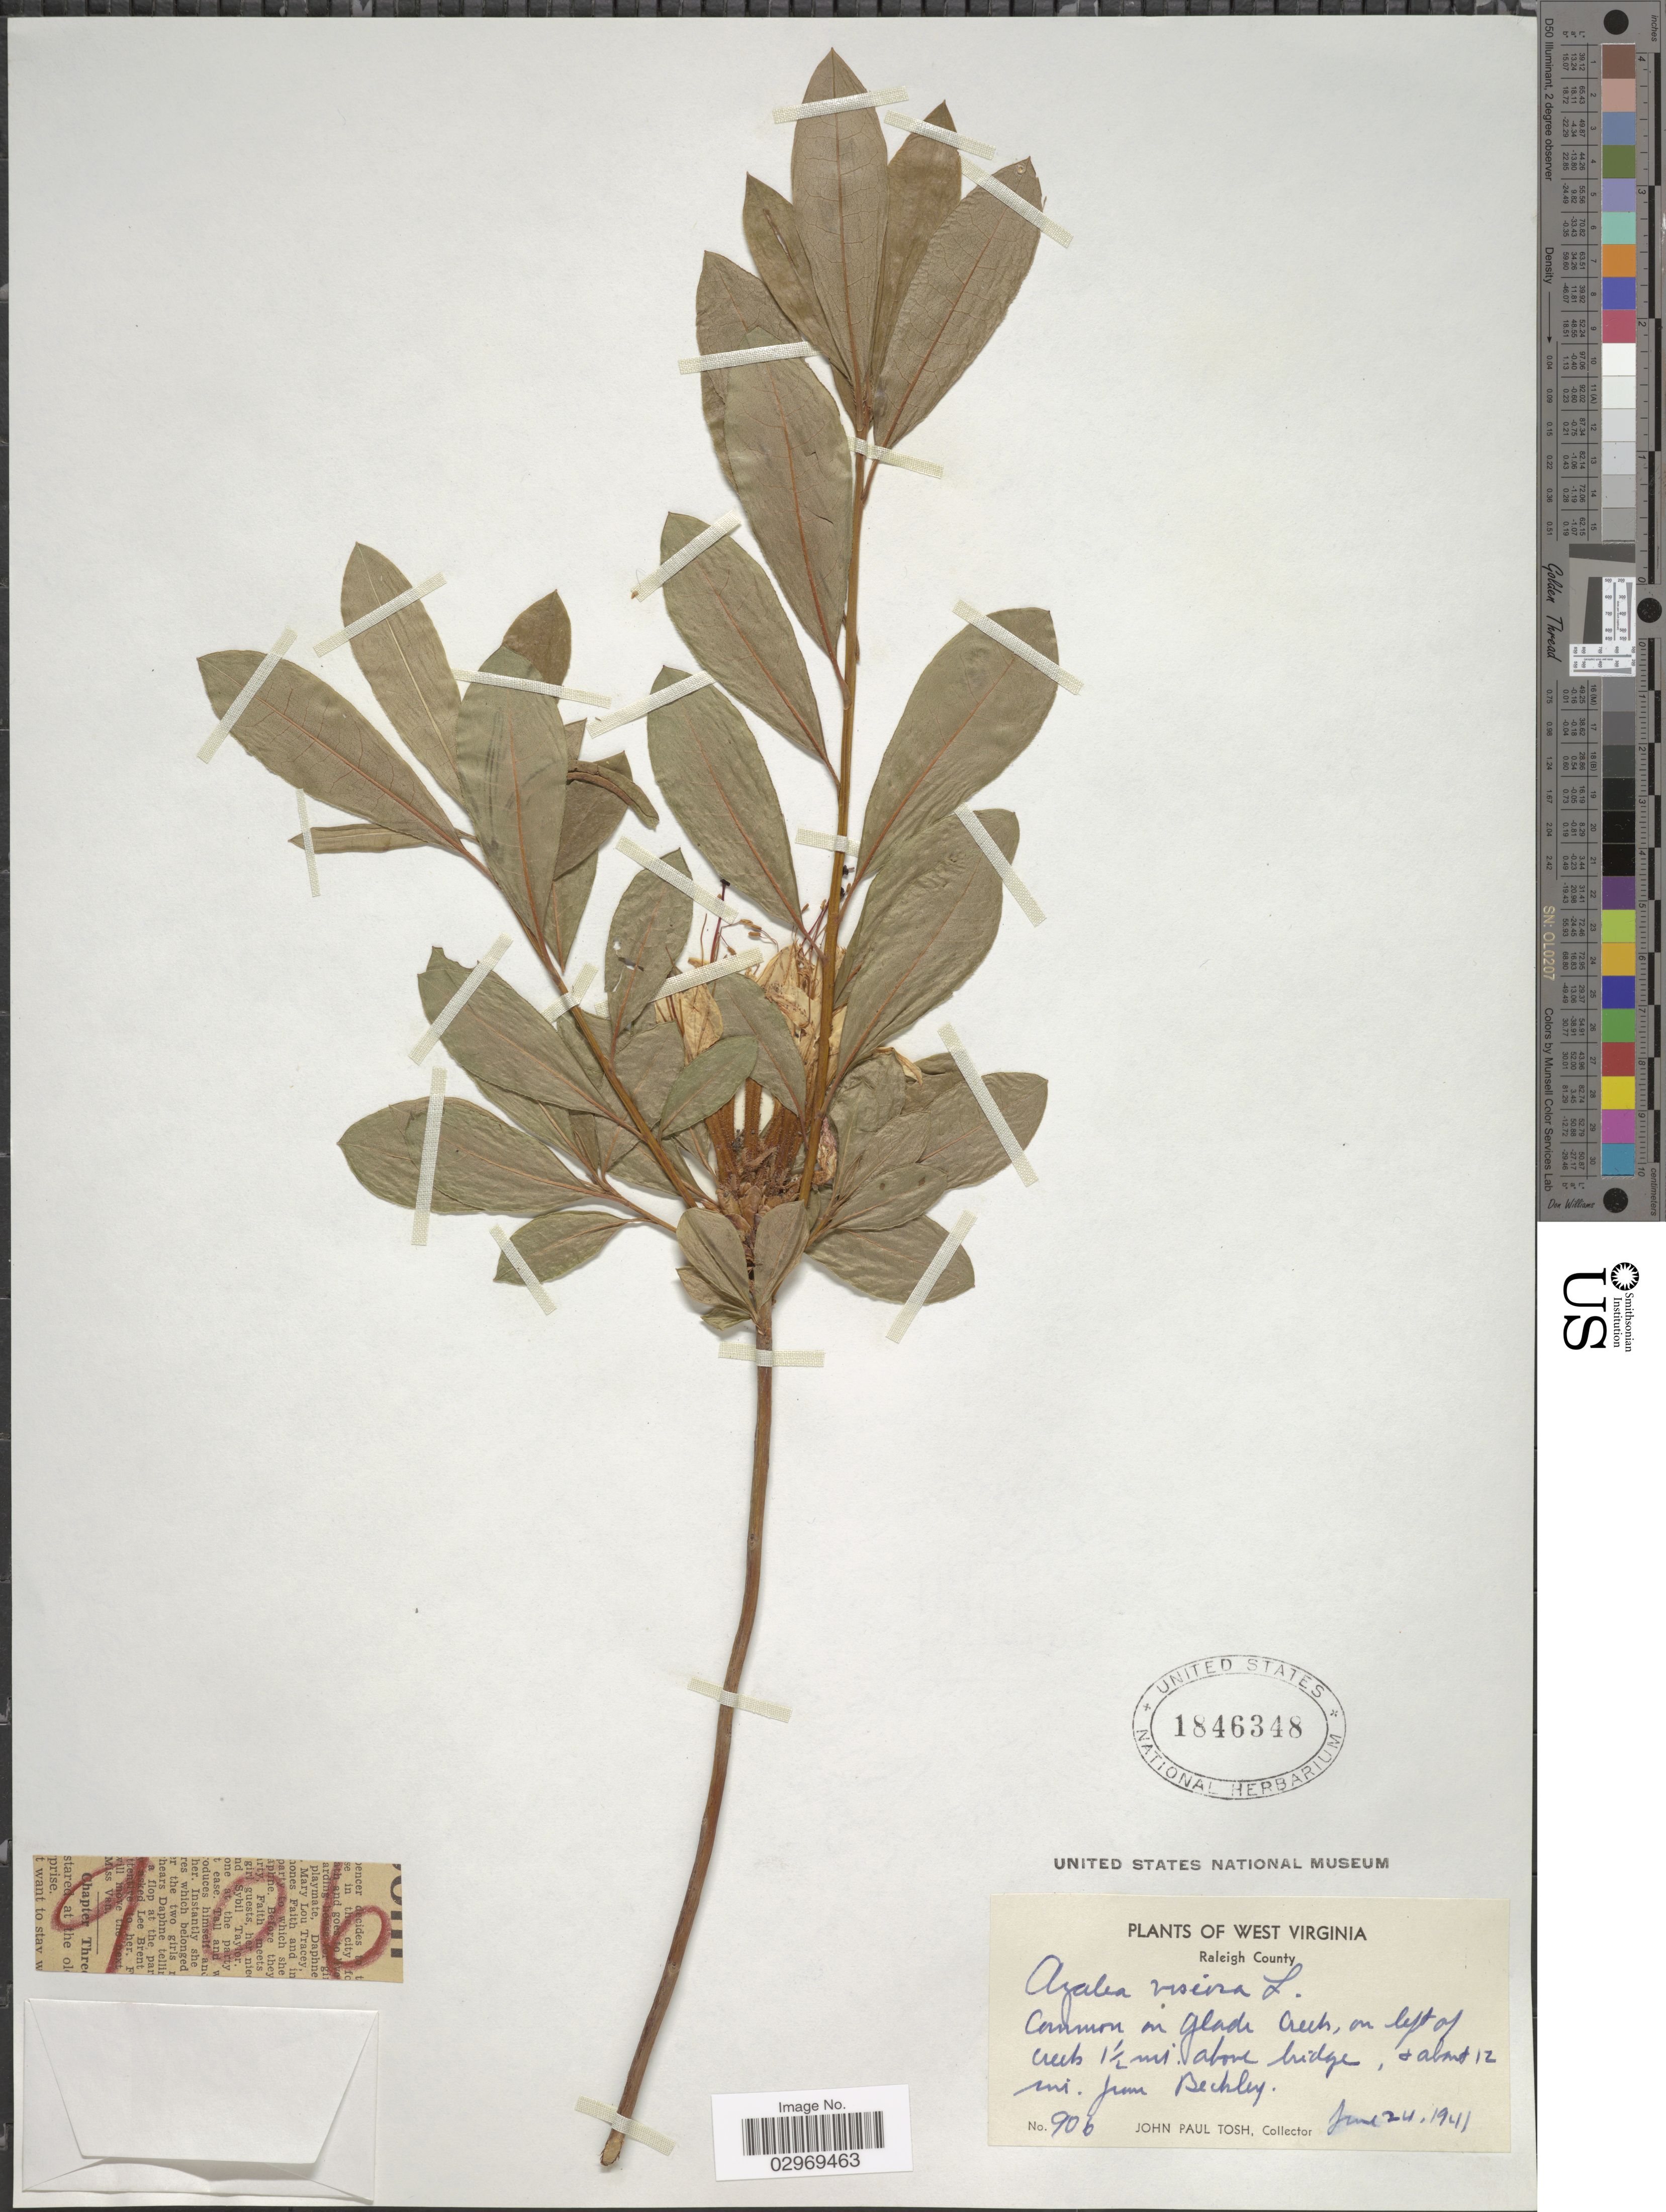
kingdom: Plantae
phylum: Tracheophyta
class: Magnoliopsida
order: Ericales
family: Ericaceae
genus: Rhododendron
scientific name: Rhododendron viscosum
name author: (L.) Torr.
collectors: J. Tosh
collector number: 906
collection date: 1941-06-24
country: United States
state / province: West Virginia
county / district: Raleigh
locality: Raleigh County, Common on glade creeks, on left of creeks 1 1/2 mi. above bridge, almost 12 mi. from Beckley,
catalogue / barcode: US 1846348